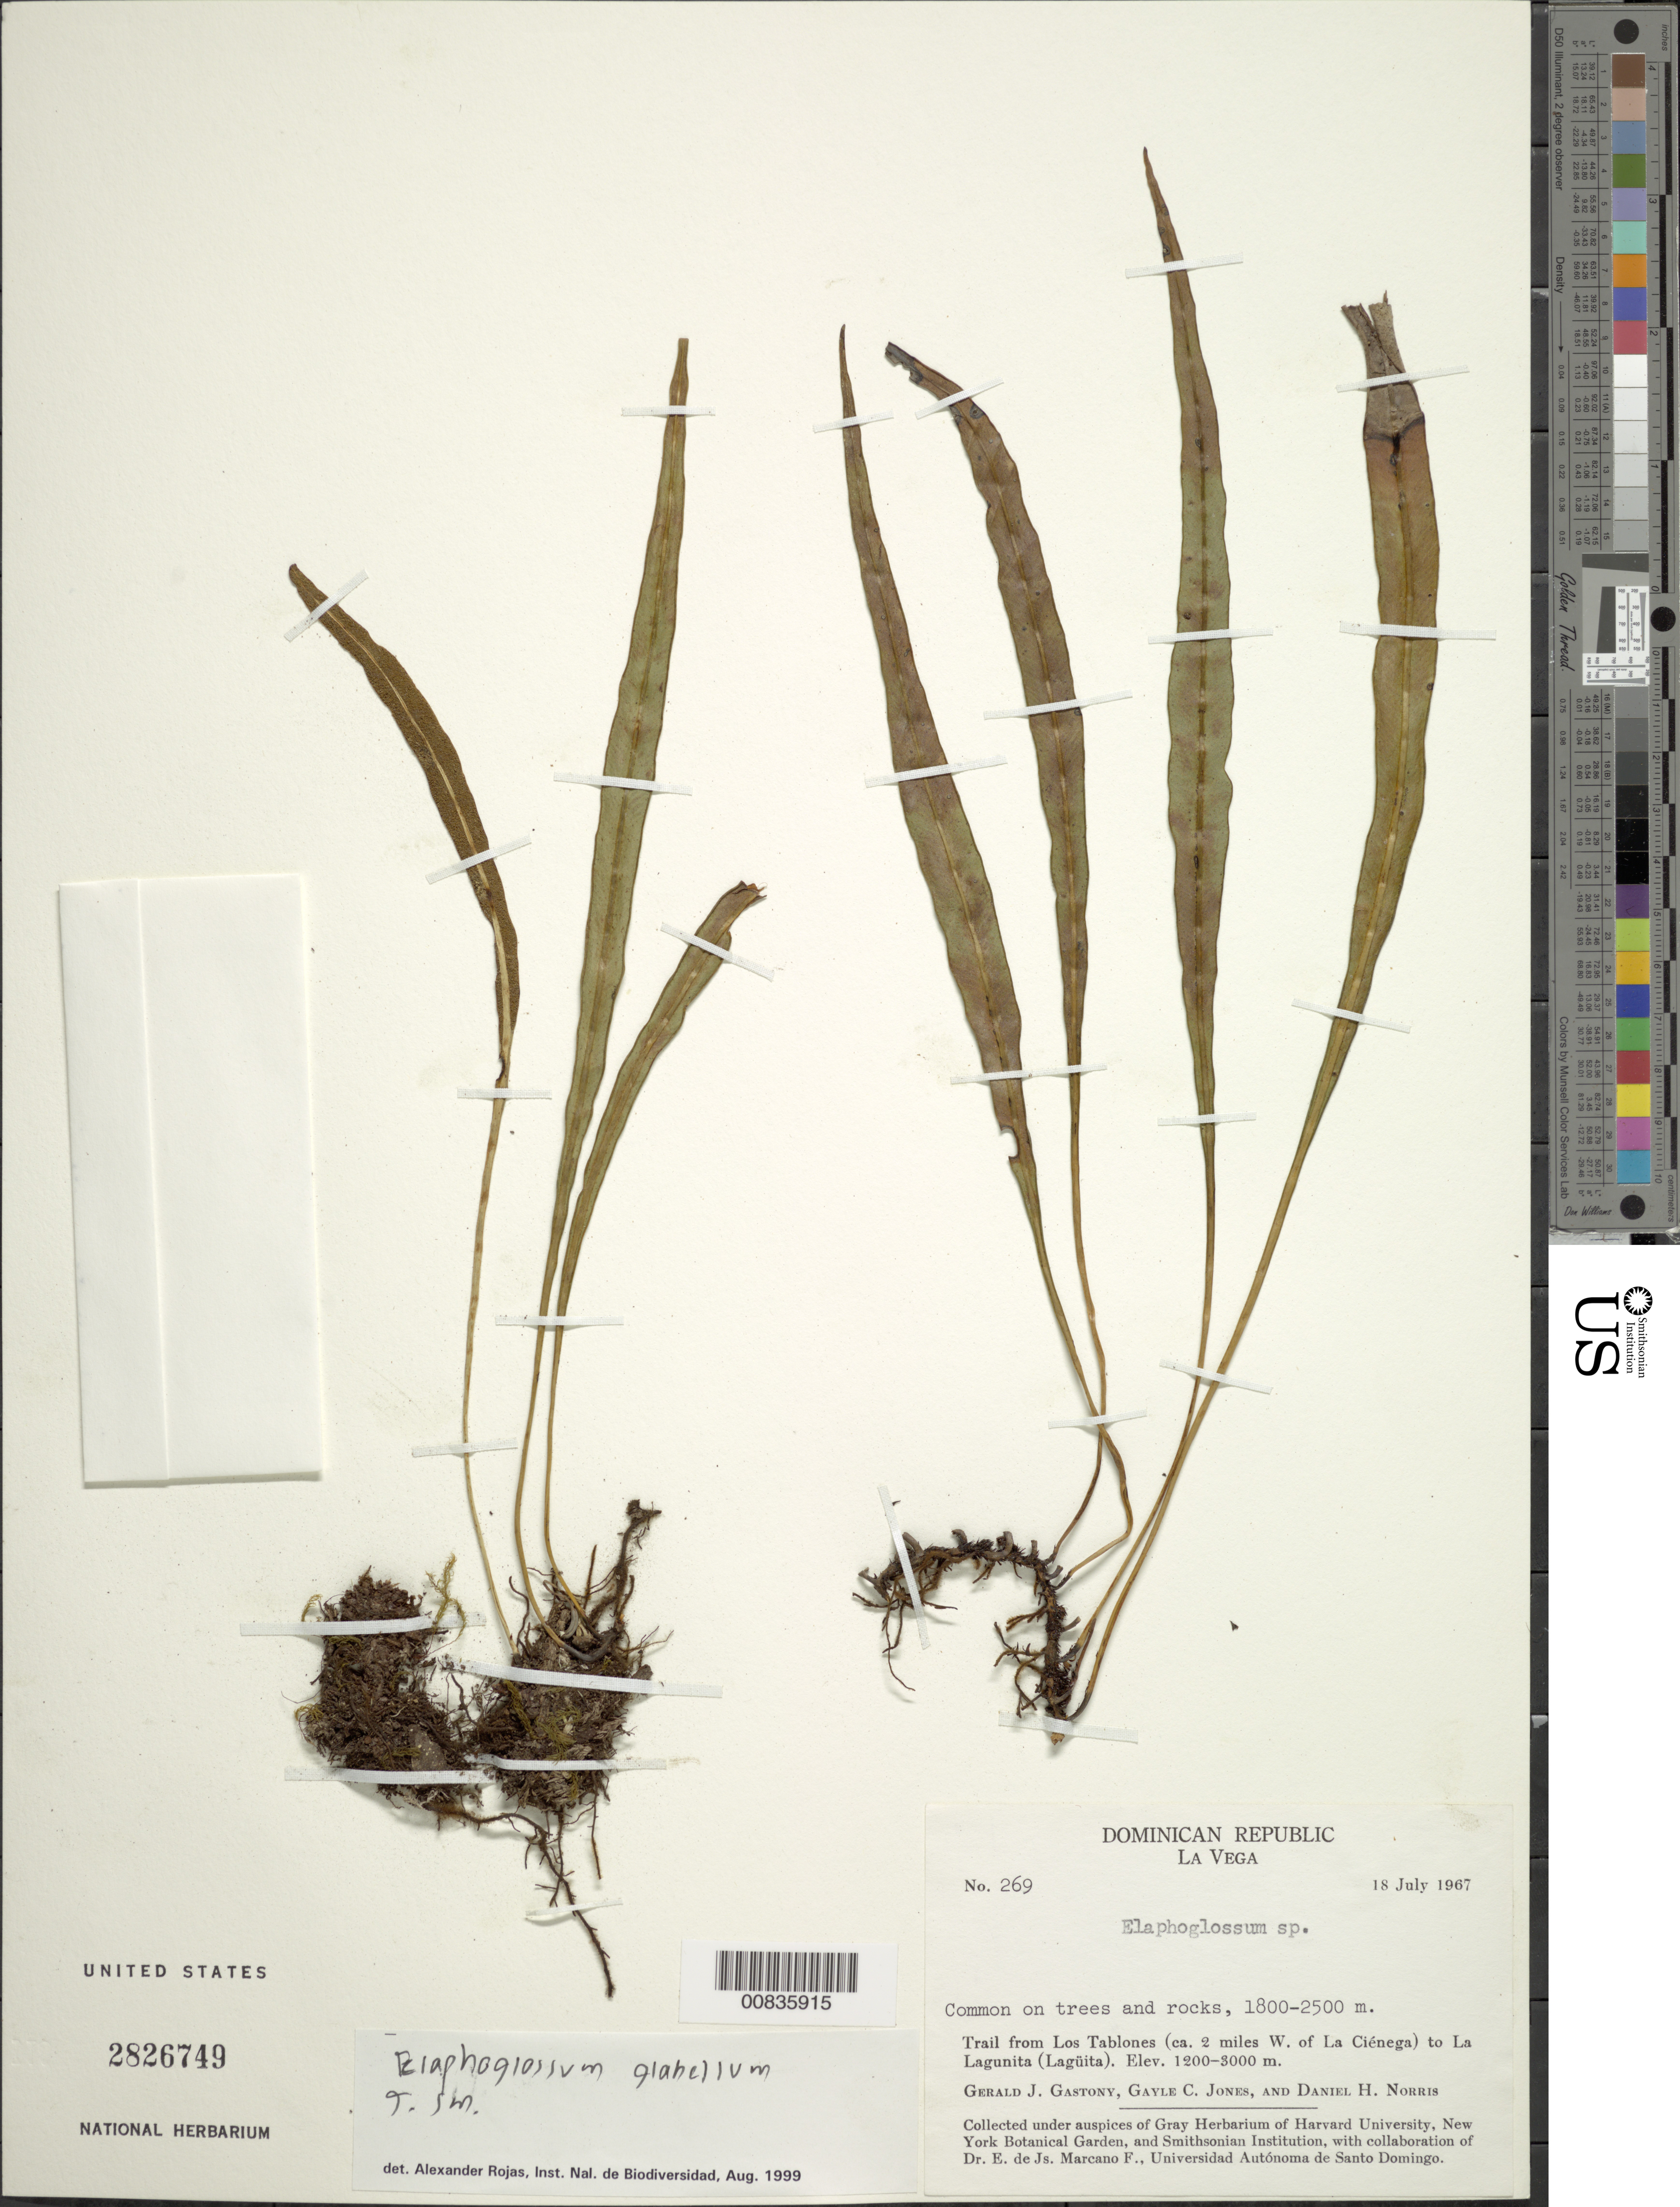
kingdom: Plantae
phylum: Tracheophyta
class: Polypodiopsida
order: Polypodiales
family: Dryopteridaceae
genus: Elaphoglossum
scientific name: Elaphoglossum glabellum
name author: J. Sm.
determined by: Rojas, A.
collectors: G. Gastony, G. C. Jones & D. H. Norris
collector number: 269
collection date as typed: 18 Jul 1967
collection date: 1967-07-18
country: Dominican Republic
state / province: La Vega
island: Hispaniola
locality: Los Tablones to La Lagunita trail (ca. 2 miles W of La Ciénega)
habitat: On trees and rocks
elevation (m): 1800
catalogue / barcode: US 2826749